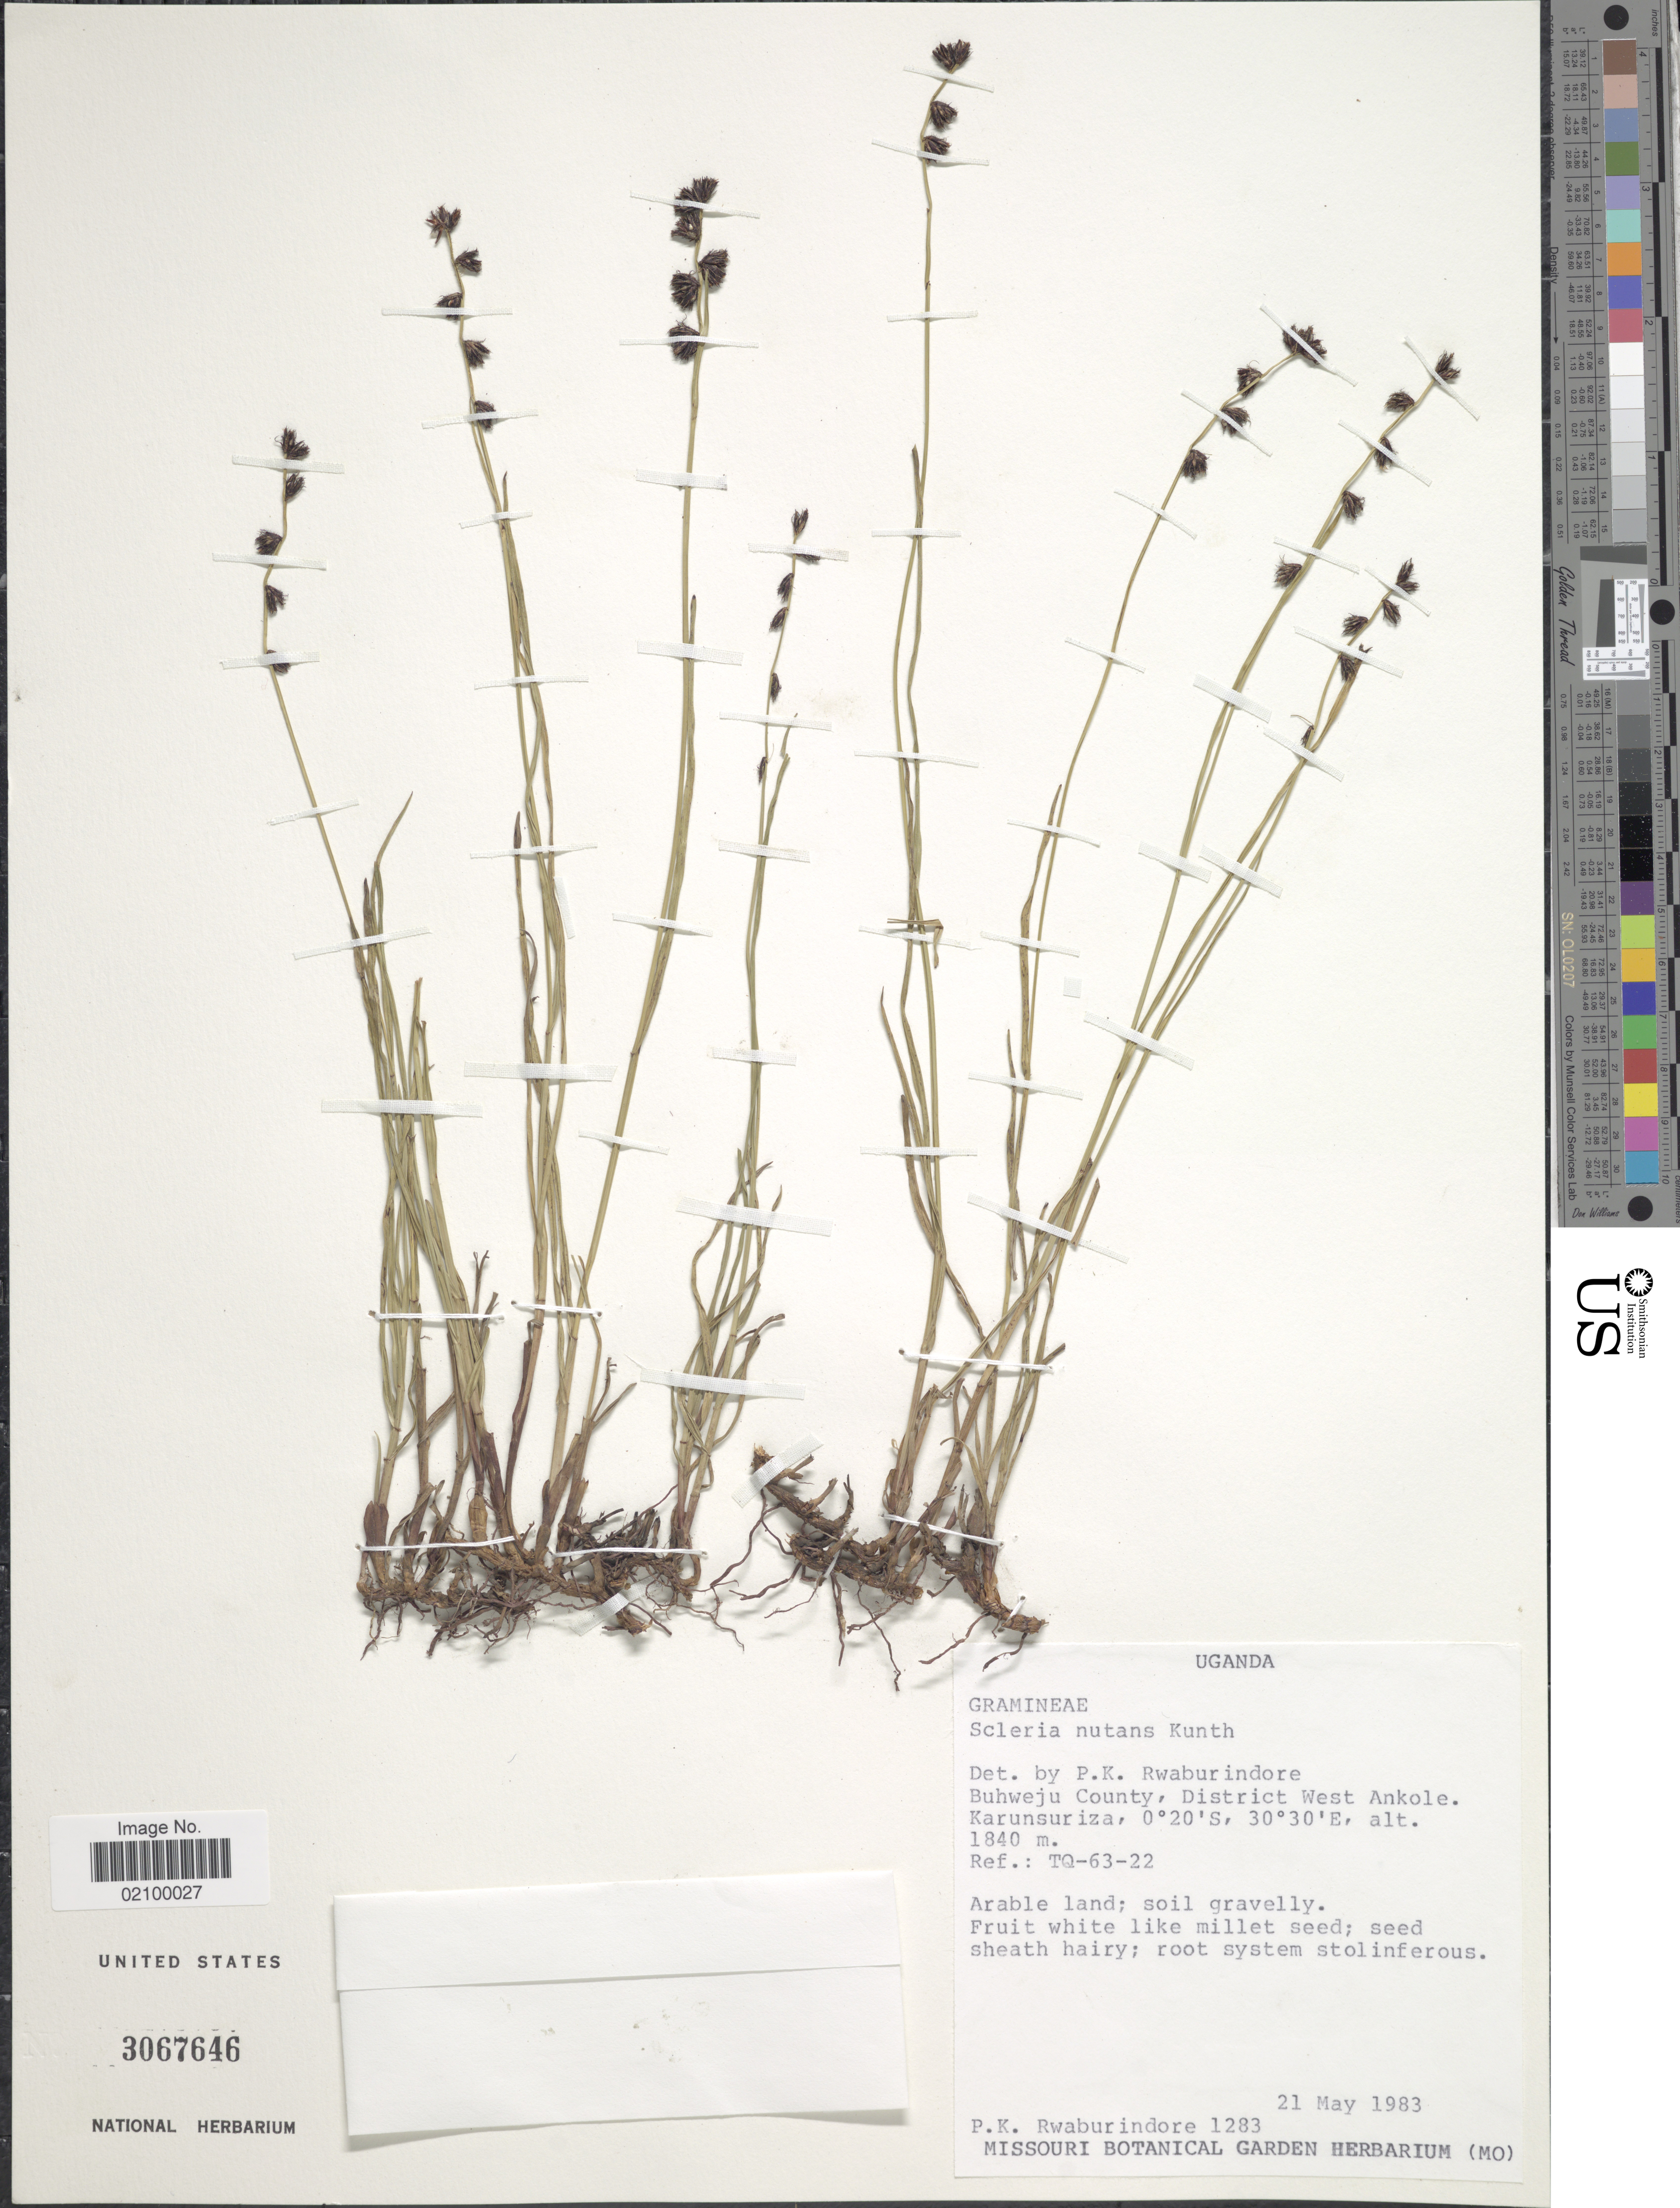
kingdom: Plantae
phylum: Tracheophyta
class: Liliopsida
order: Poales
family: Cyperaceae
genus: Scleria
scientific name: Scleria distans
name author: Poir.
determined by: Bauters, K.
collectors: P. Rwaburindore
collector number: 1283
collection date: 1983-05-21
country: Uganda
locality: Buhweja County, District West Ankole. Karunsuriza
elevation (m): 1840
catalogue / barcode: US 3067646